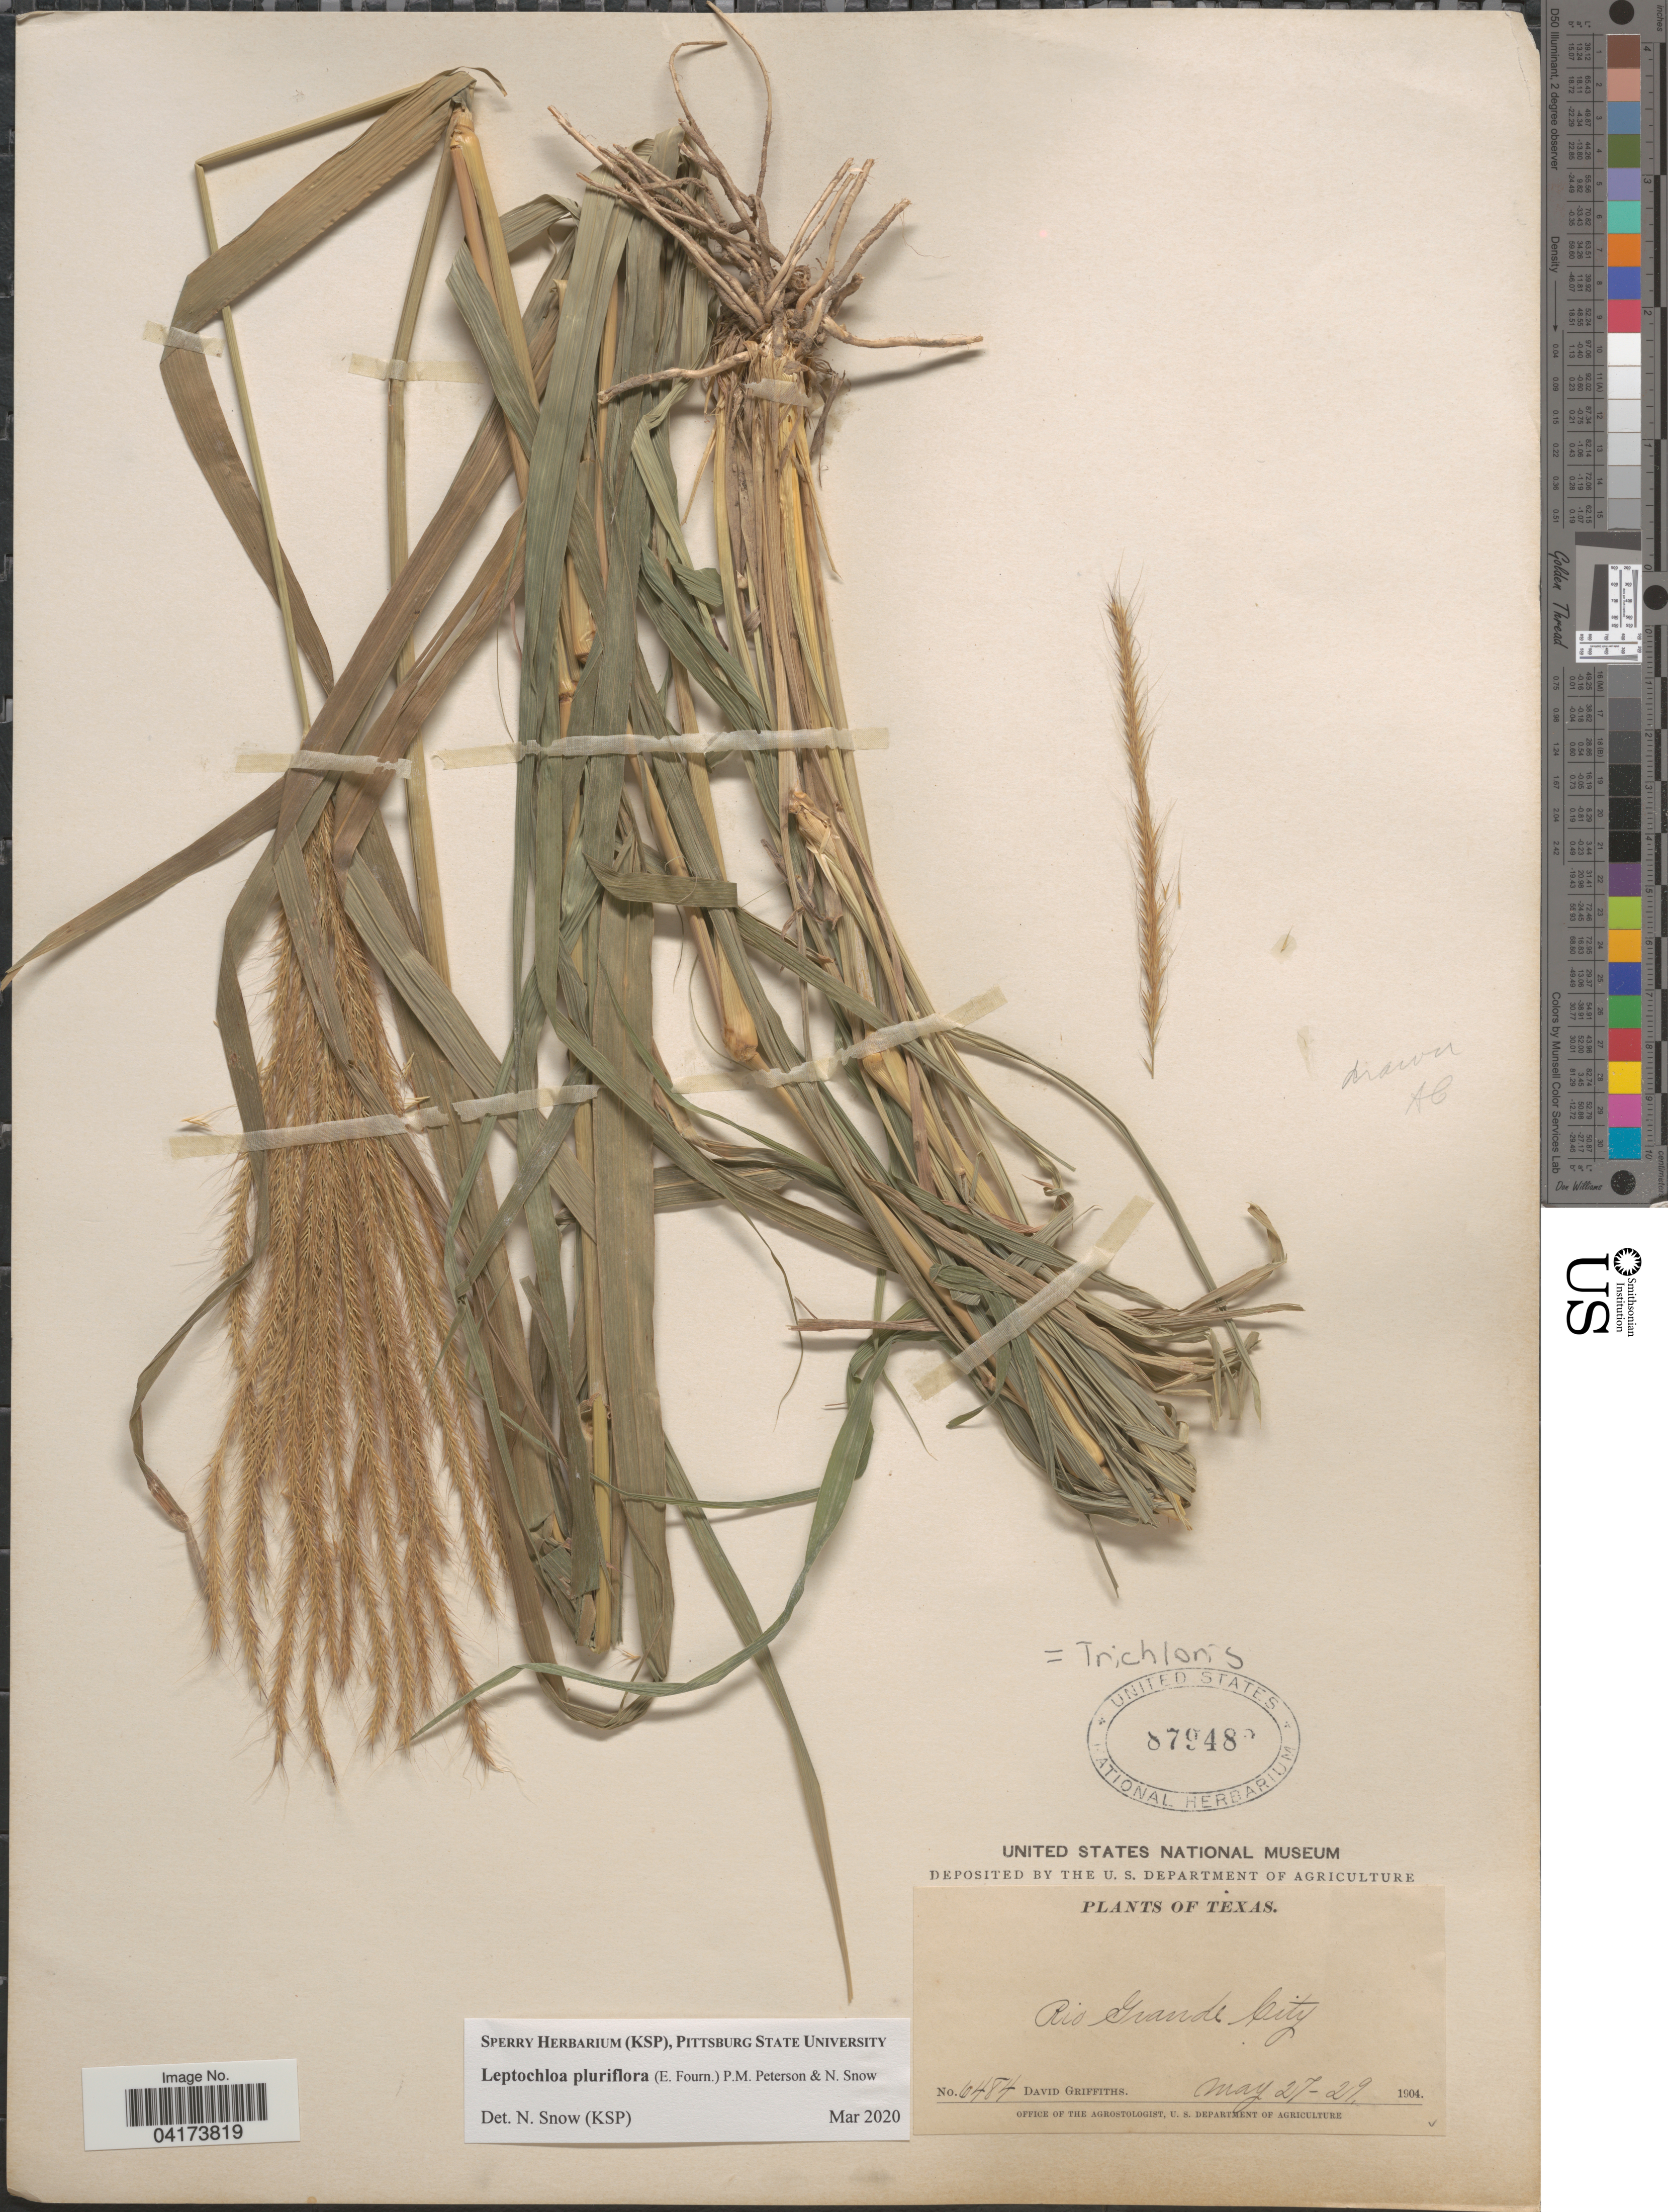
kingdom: Plantae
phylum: Tracheophyta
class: Liliopsida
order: Poales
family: Poaceae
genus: Leptochloa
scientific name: Leptochloa pluriflora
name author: (E. Fourn.) P.M. Peterson & N. Snow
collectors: D. Griffiths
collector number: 6484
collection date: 1904-05-27/1904-05-29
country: United States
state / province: Texas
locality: Rio Grande City.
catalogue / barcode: US 879483